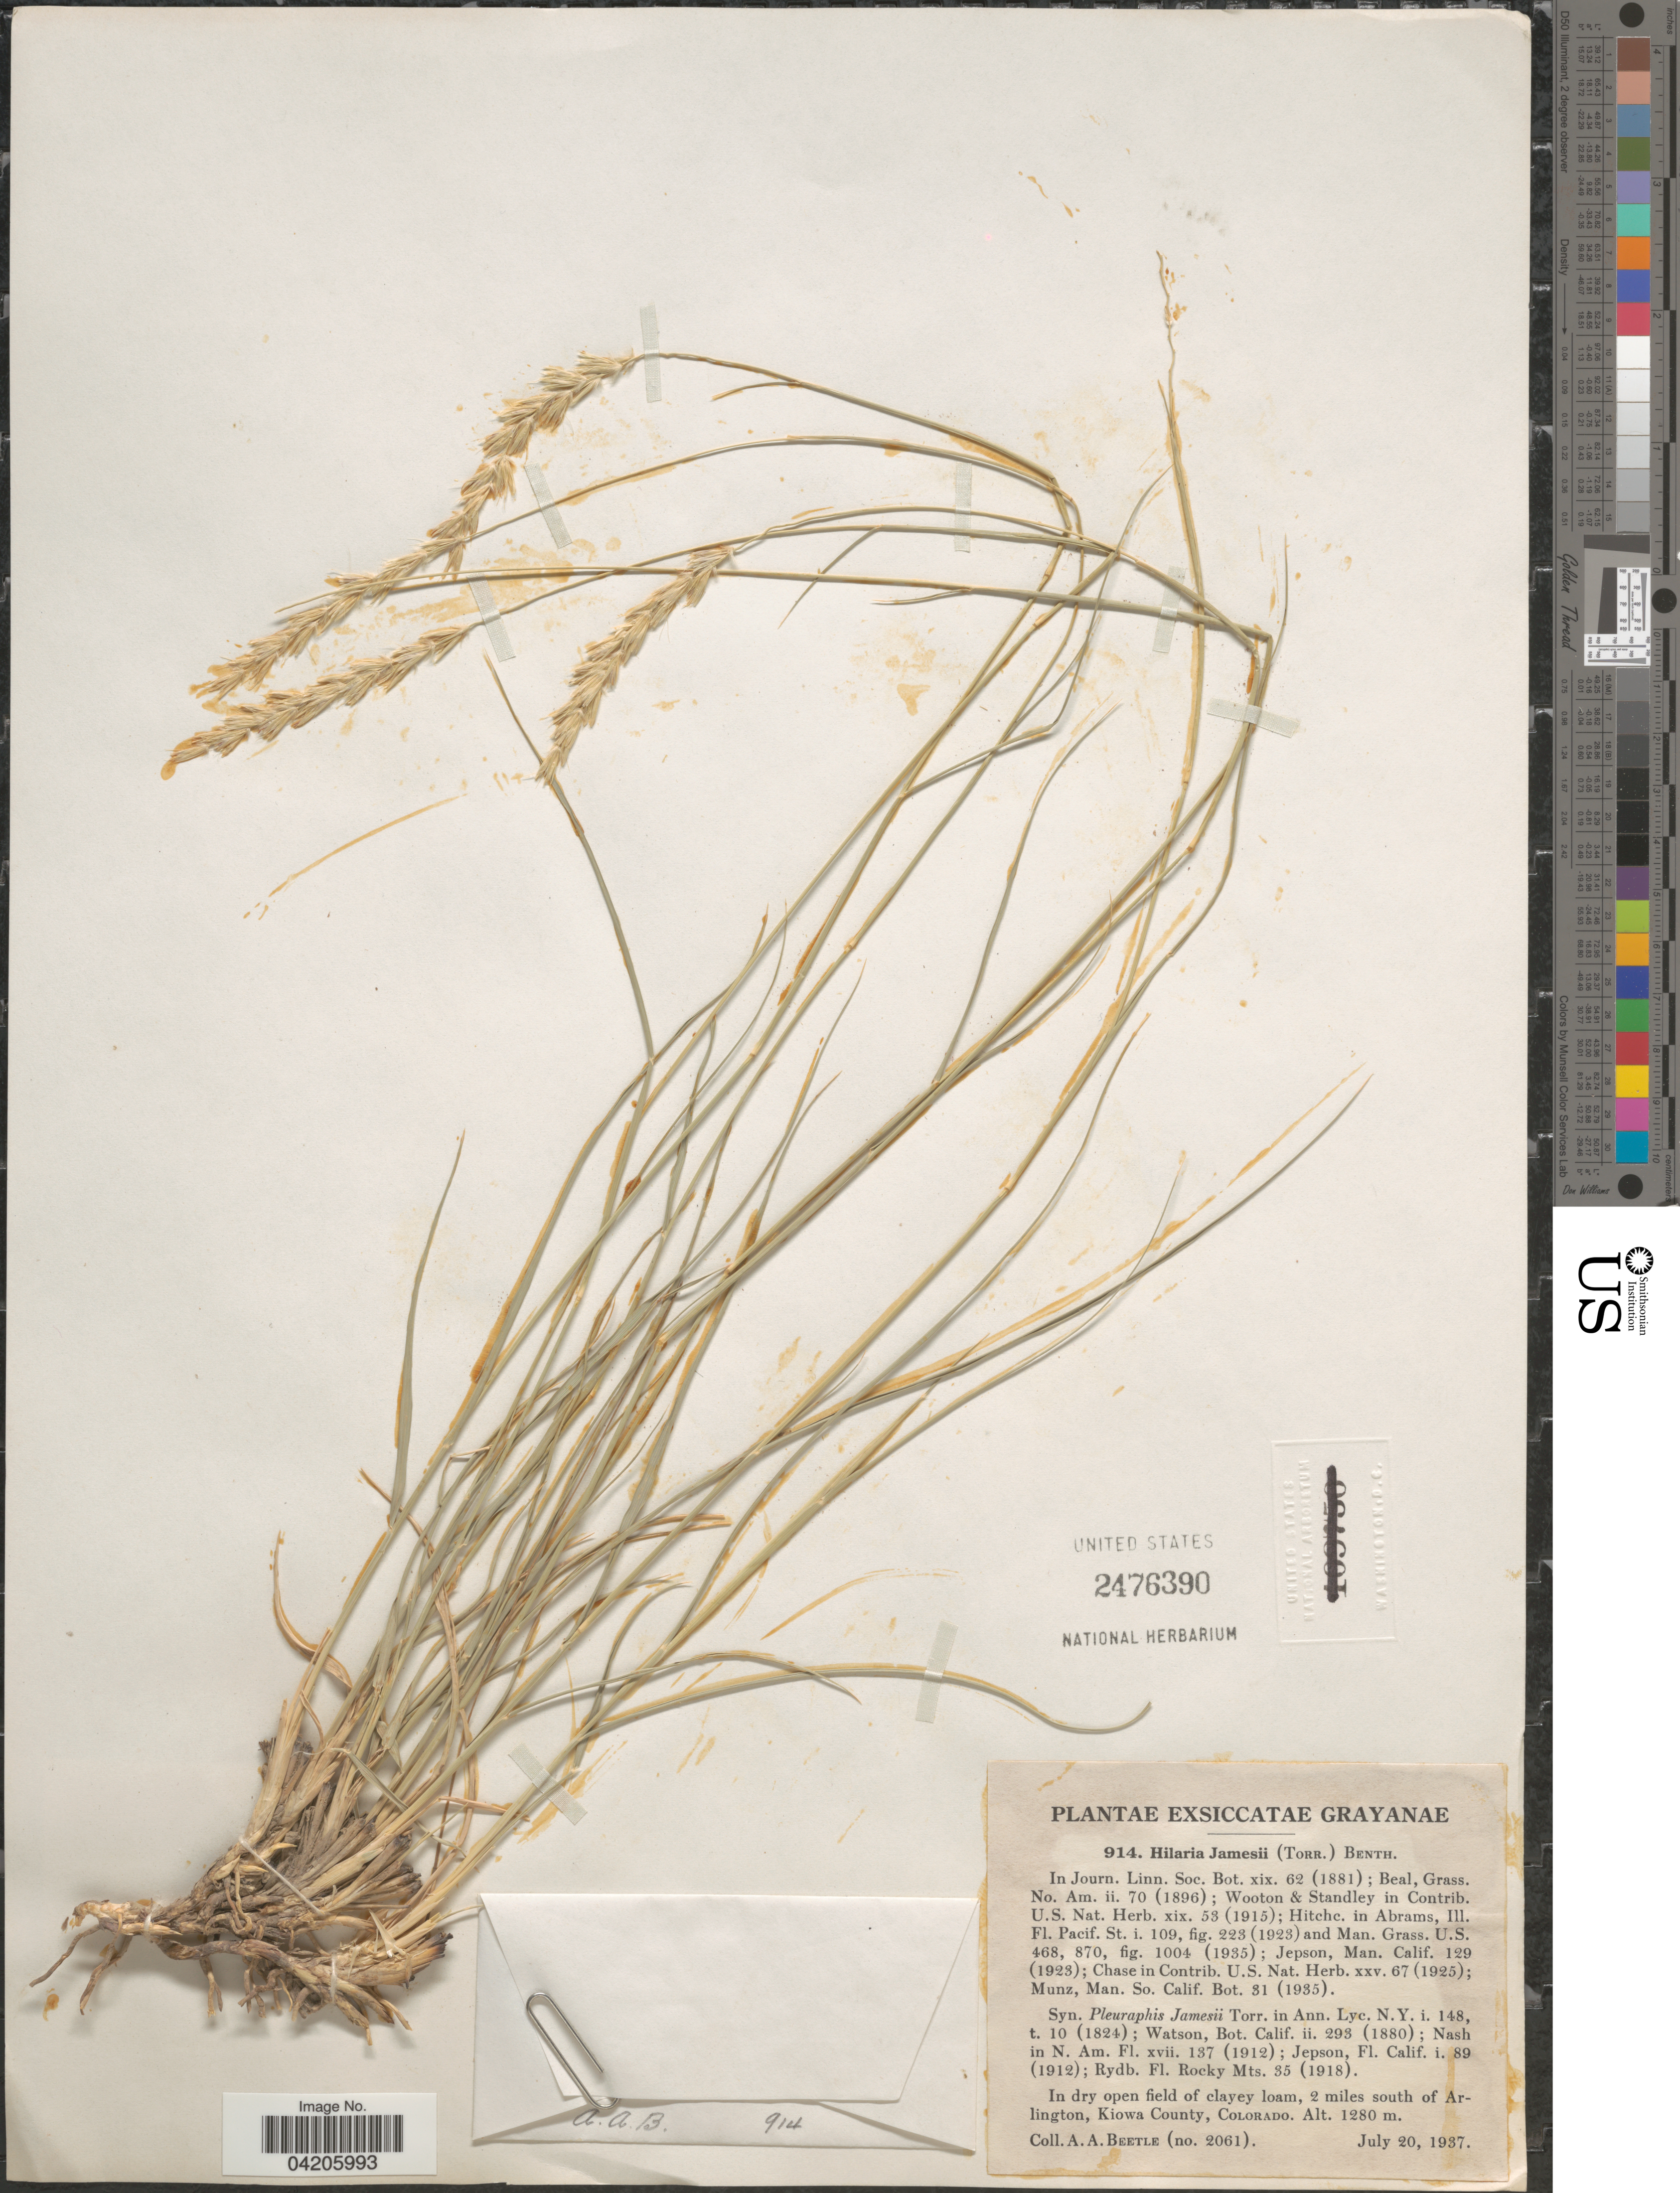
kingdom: Plantae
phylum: Tracheophyta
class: Liliopsida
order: Poales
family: Poaceae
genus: Hilaria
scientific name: Hilaria jamesii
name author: (Torr.) Benth.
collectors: A. A. Beetle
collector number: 2061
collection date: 1937-07-20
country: United States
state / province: Colorado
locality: In dry open field of clayey loam, 2 miles south of Arlington, Kiowa County.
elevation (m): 1280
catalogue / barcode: US 2476390